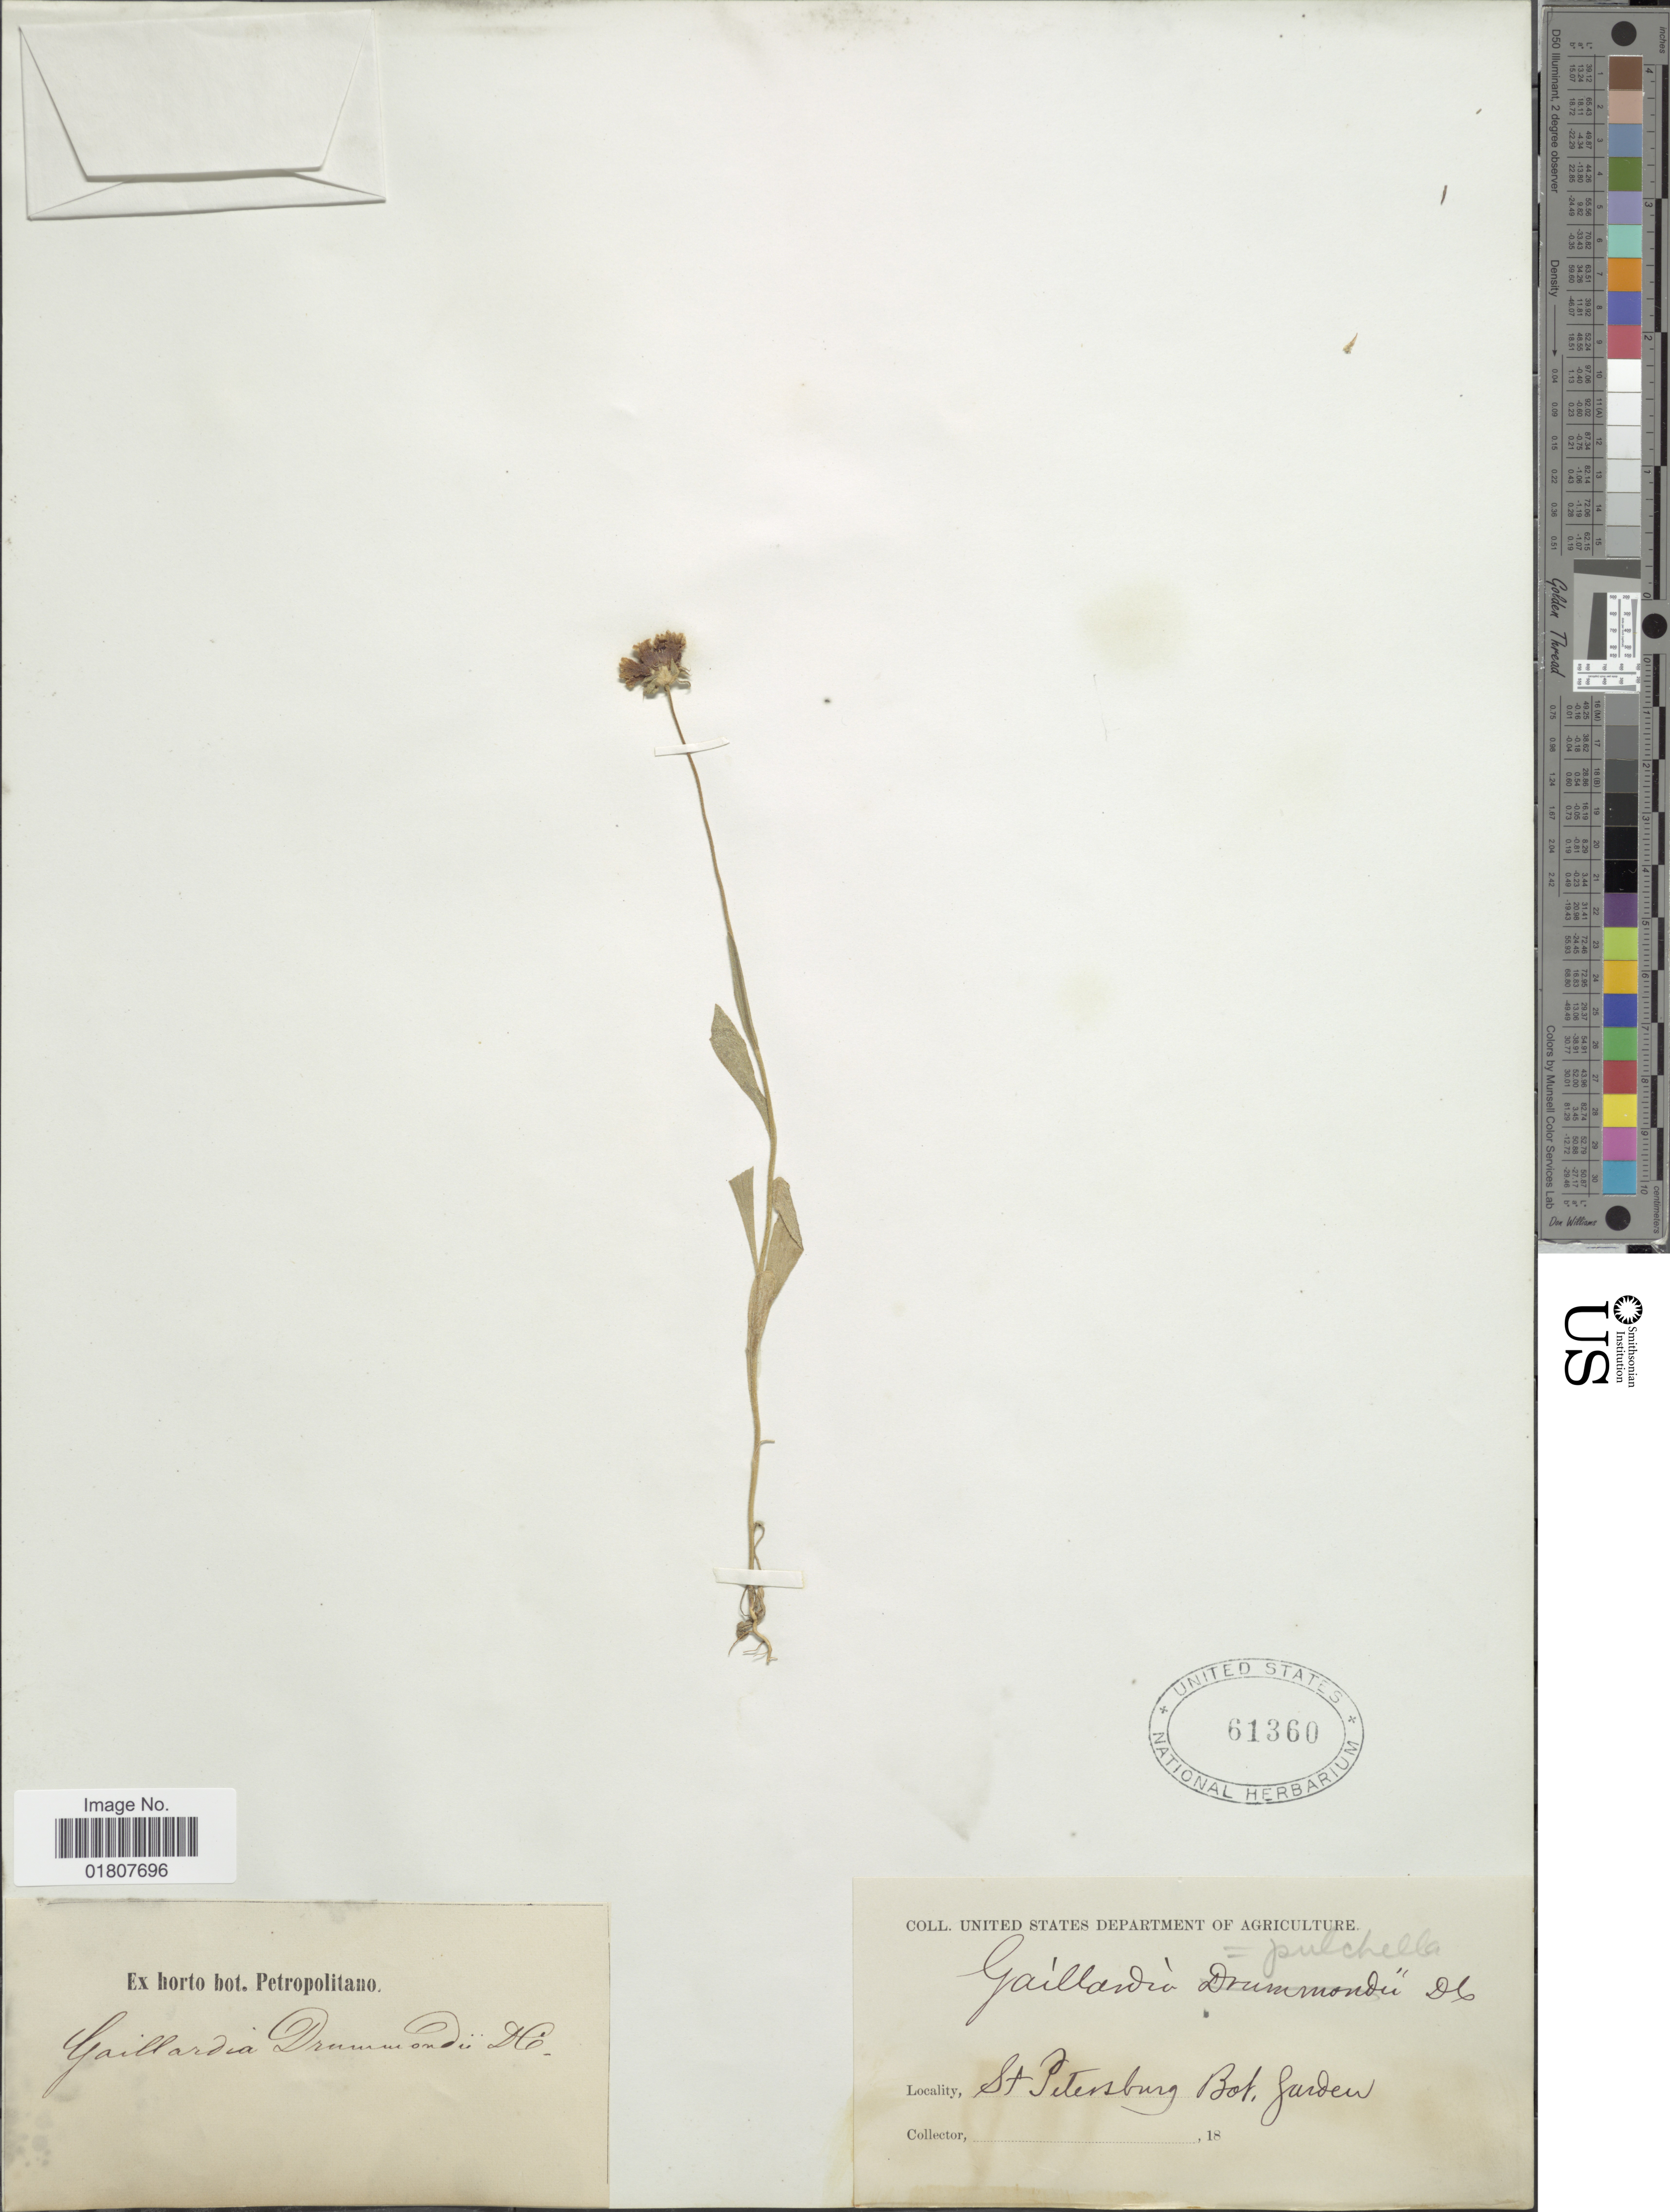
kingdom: Plantae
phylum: Tracheophyta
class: Magnoliopsida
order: Asterales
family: Asteraceae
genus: Gaillardia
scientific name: Gaillardia pulchella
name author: Foug.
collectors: United States Department of Agriculture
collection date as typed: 18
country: United States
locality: St. Petersburg, Bot. Garden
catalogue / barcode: US 61360